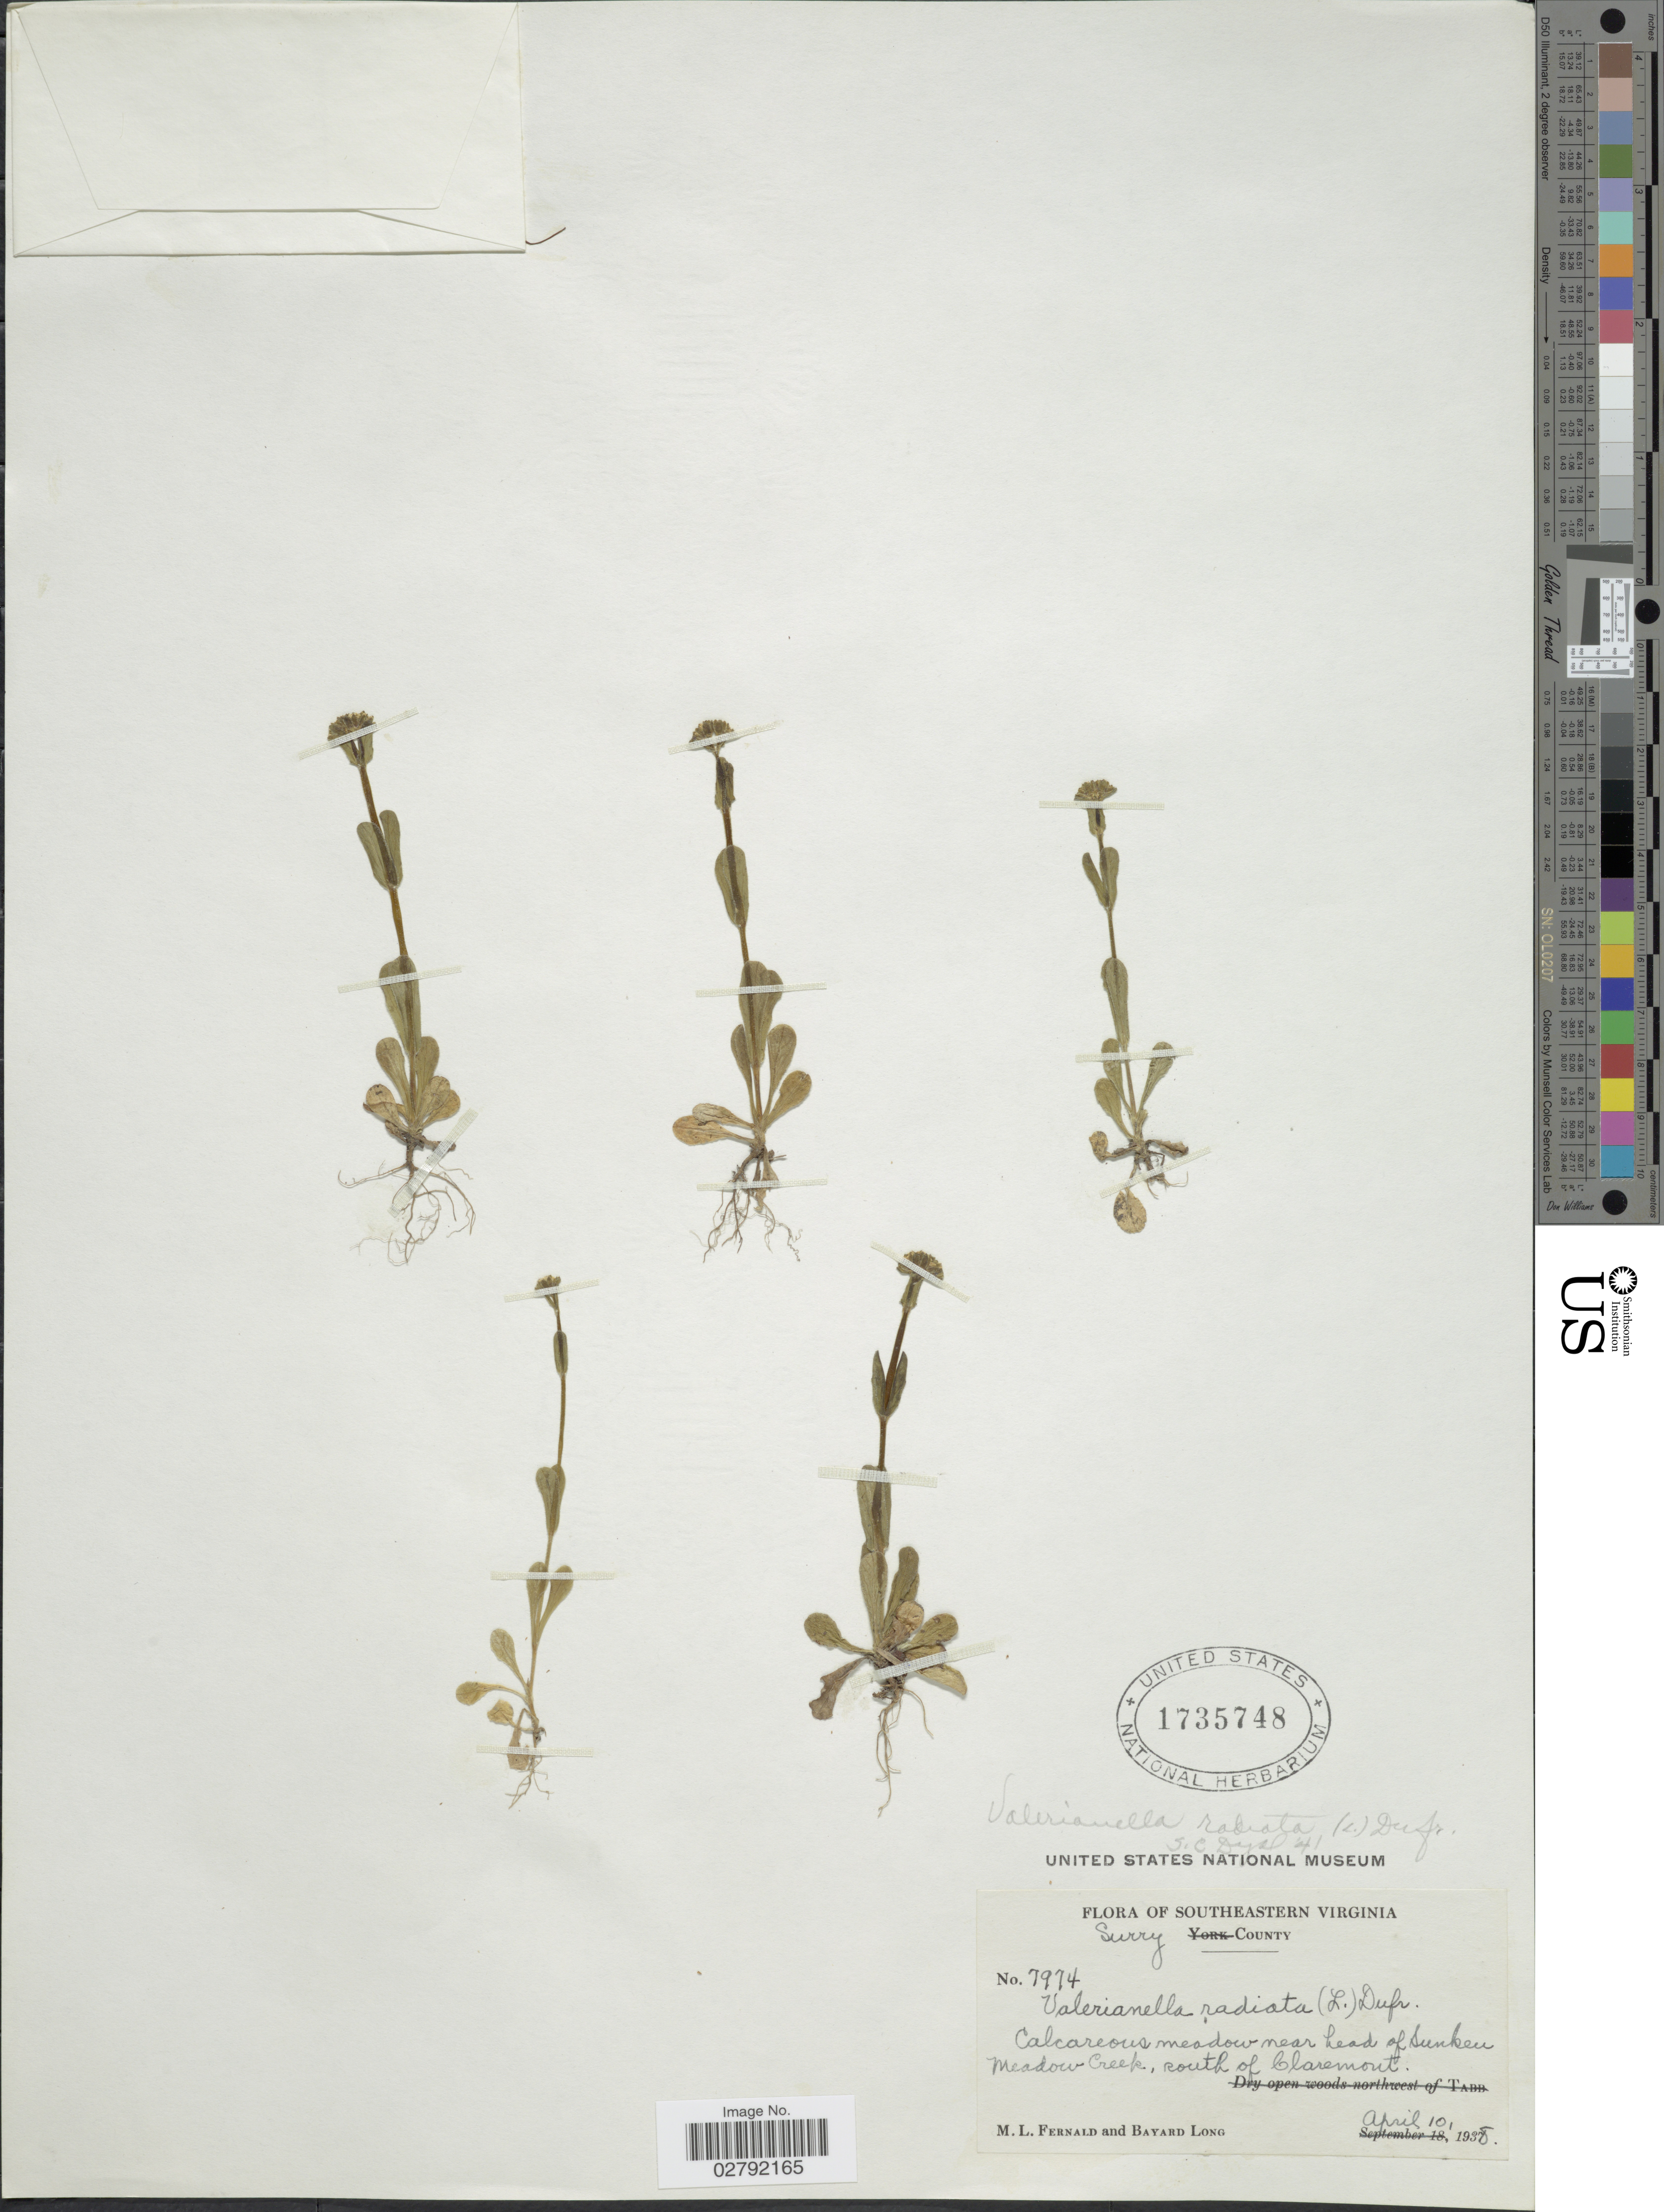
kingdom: Plantae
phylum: Tracheophyta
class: Magnoliopsida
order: Dipsacales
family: Caprifoliaceae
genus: Valerianella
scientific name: Valerianella radiata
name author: (L.) Dufr.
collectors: M. L. Fernald & B. H. Long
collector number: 7974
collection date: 1938-04-10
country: United States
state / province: Virginia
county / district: Surry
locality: Southeastern Virginia. Surry County. Calcareous woods near head of Sunken Meadow Creek, south of Claremont.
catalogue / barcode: US 1735748